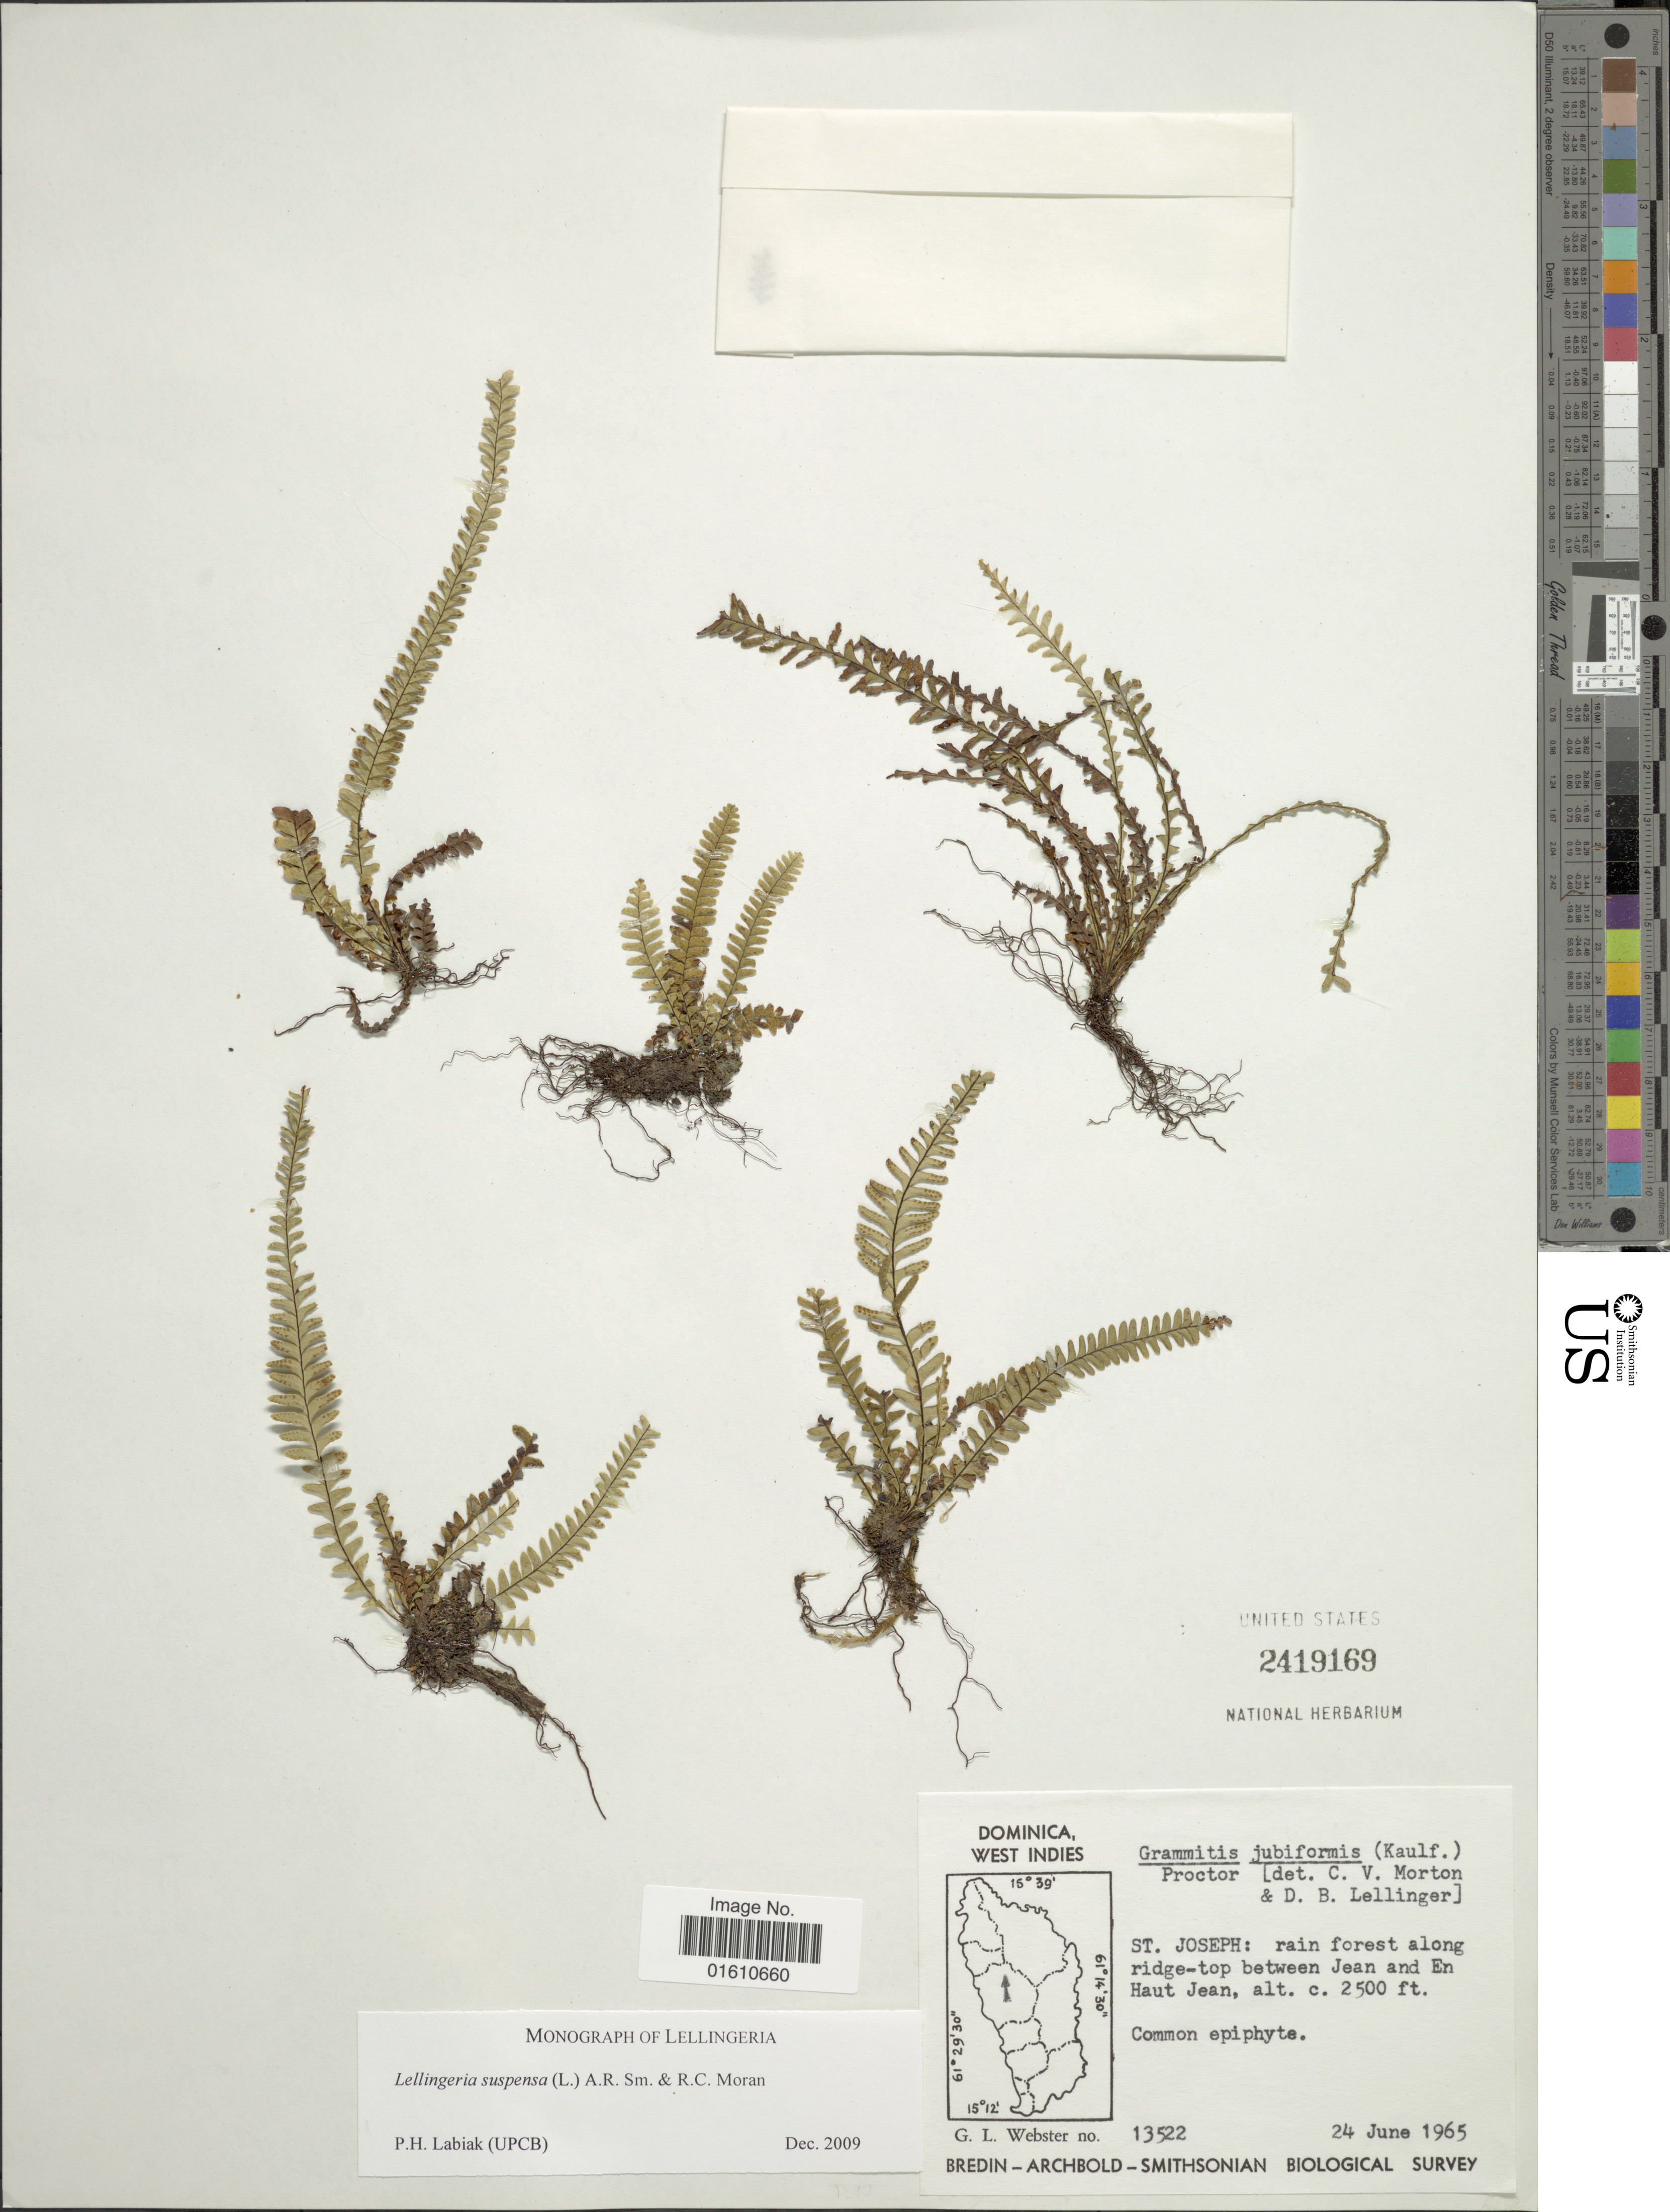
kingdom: Plantae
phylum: Tracheophyta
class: Polypodiopsida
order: Polypodiales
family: Polypodiaceae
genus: Lellingeria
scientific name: Lellingeria suspensa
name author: (L.) A.R. Sm. & R.C. Moran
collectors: G. L. Webster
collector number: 13522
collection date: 1965-06-24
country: Dominica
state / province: St. Joseph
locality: St. Joseph: rain forest along ridge-top between Jean and En Haut Jean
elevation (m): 762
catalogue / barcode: US 2419169